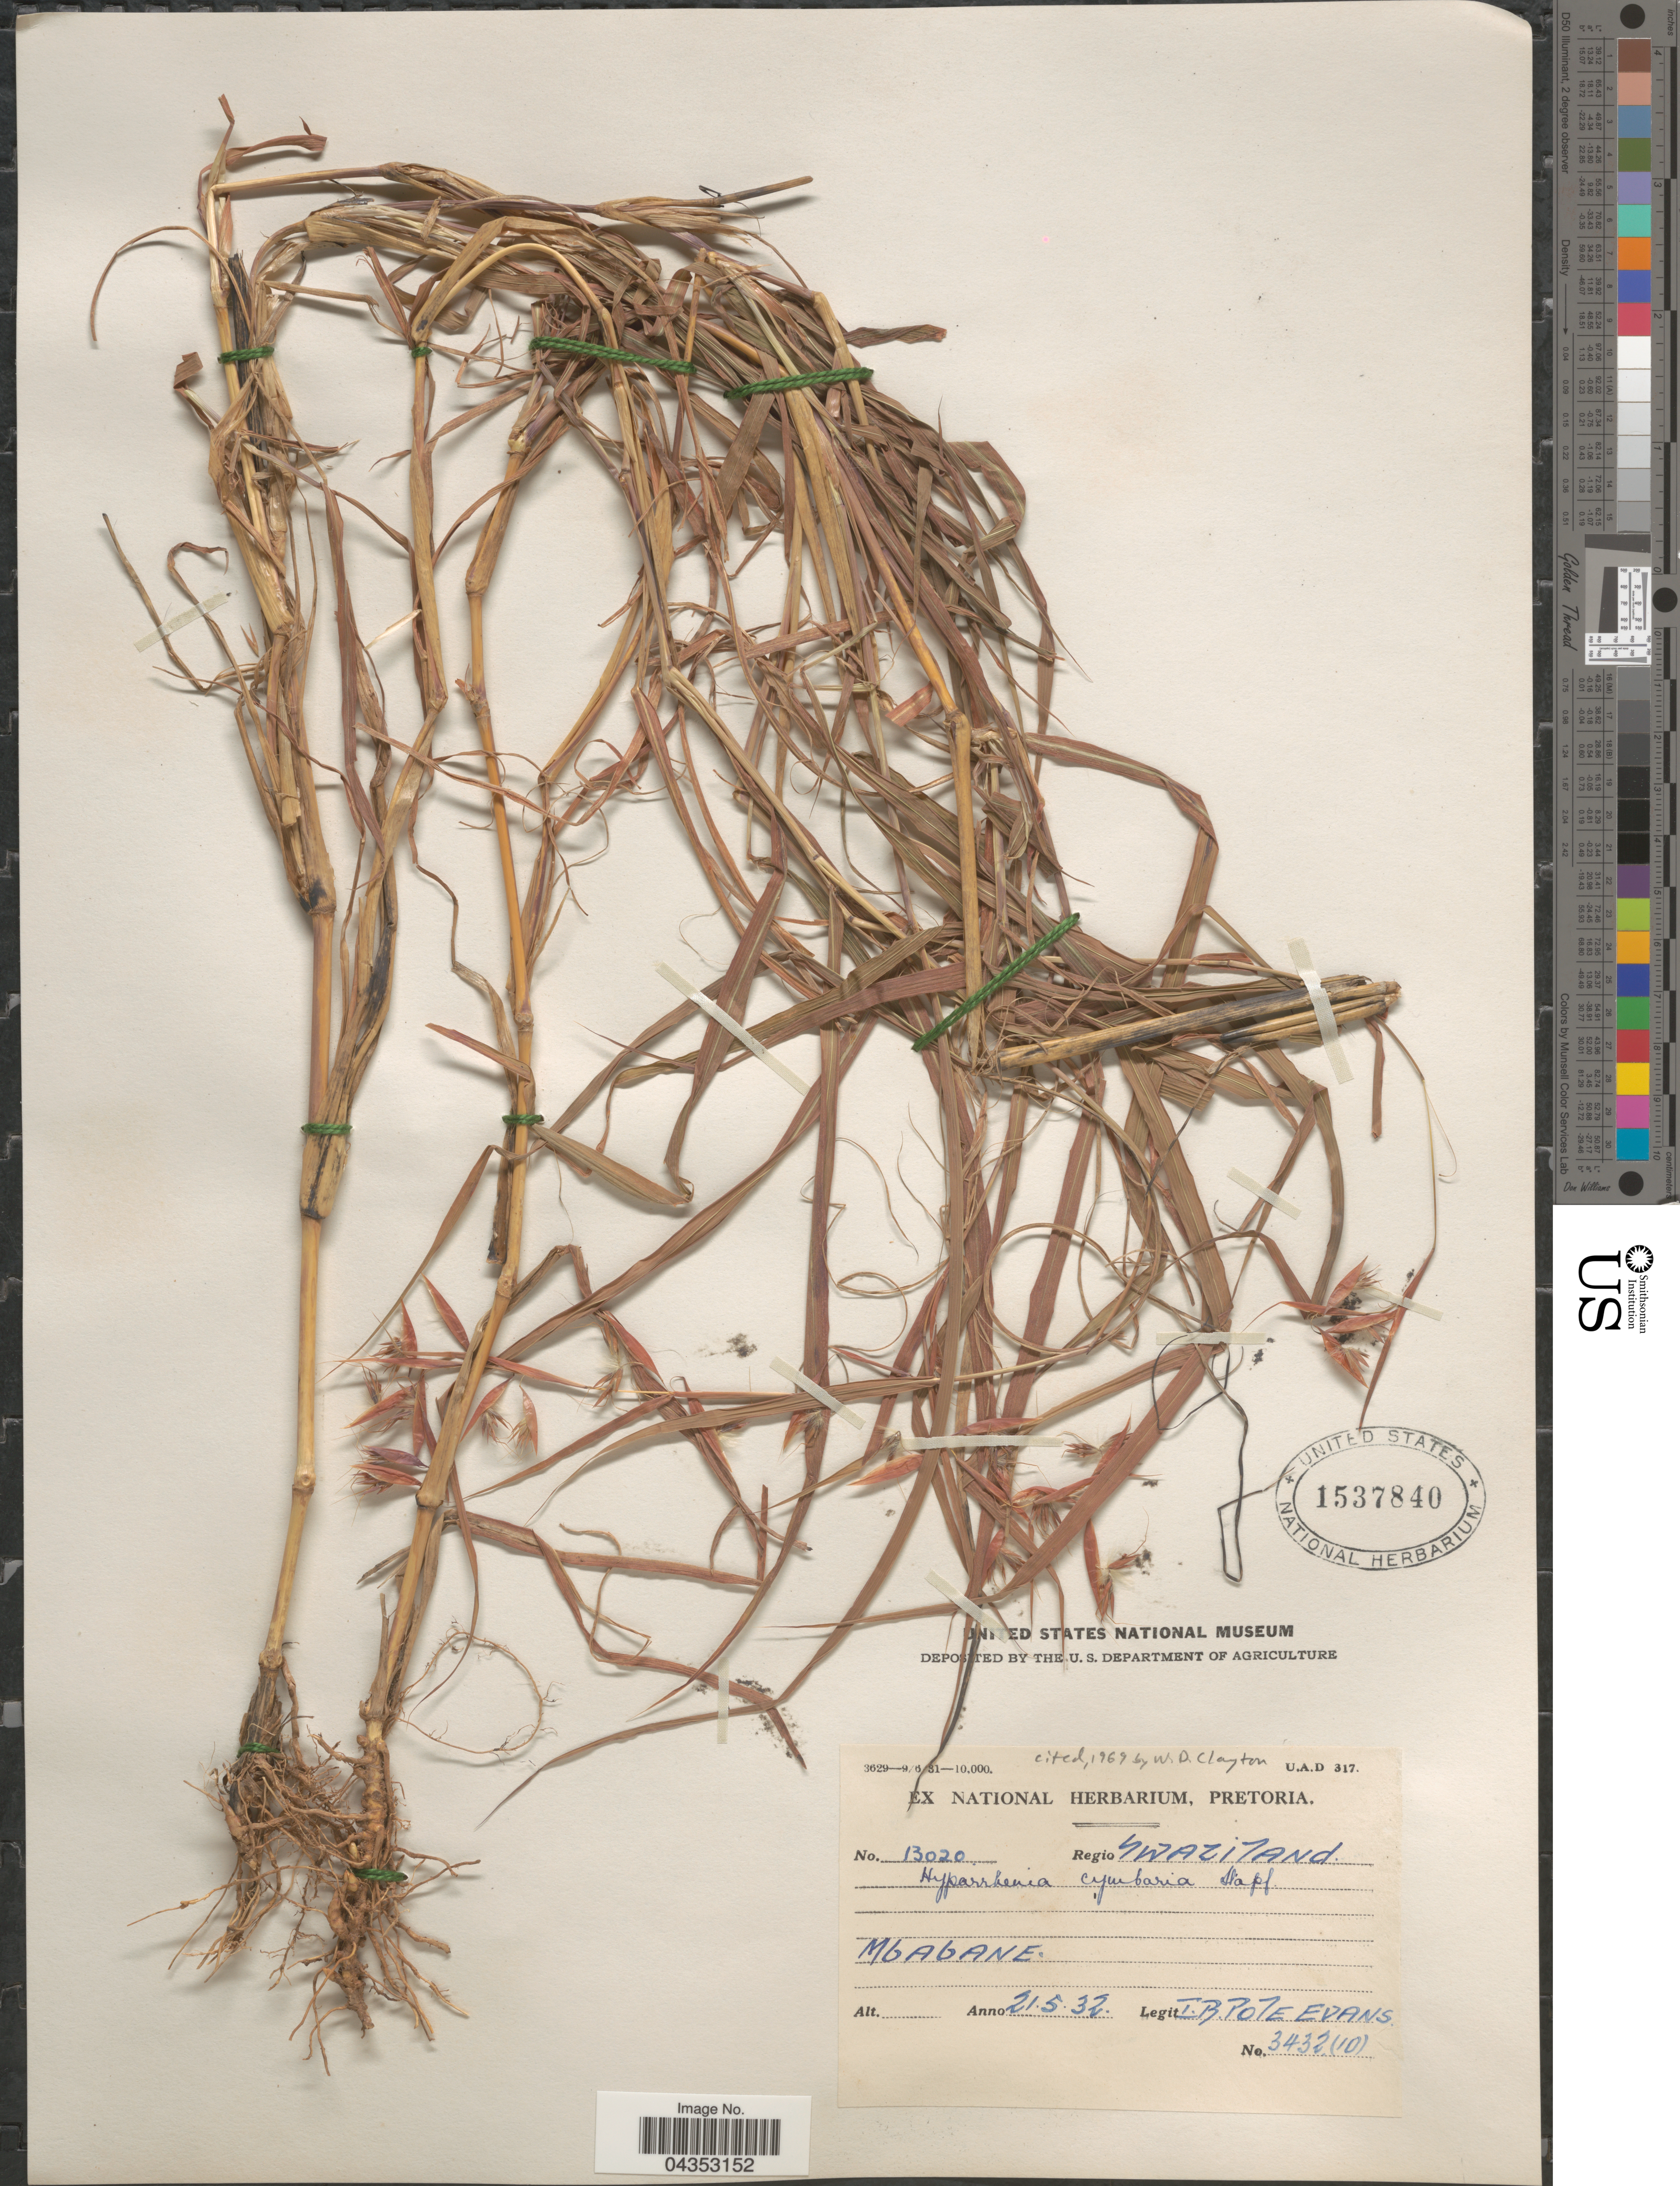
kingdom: Plantae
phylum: Tracheophyta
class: Liliopsida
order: Poales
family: Poaceae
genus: Hyparrhenia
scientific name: Hyparrhenia cymbaria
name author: (L.) Stapf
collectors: I. B. Pole-Evans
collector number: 13020/3432(10)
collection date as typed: Transcribed d/m/y: 21/5/32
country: Eswatini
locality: Regio Swaziland. Mbabane.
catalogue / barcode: US 1537840